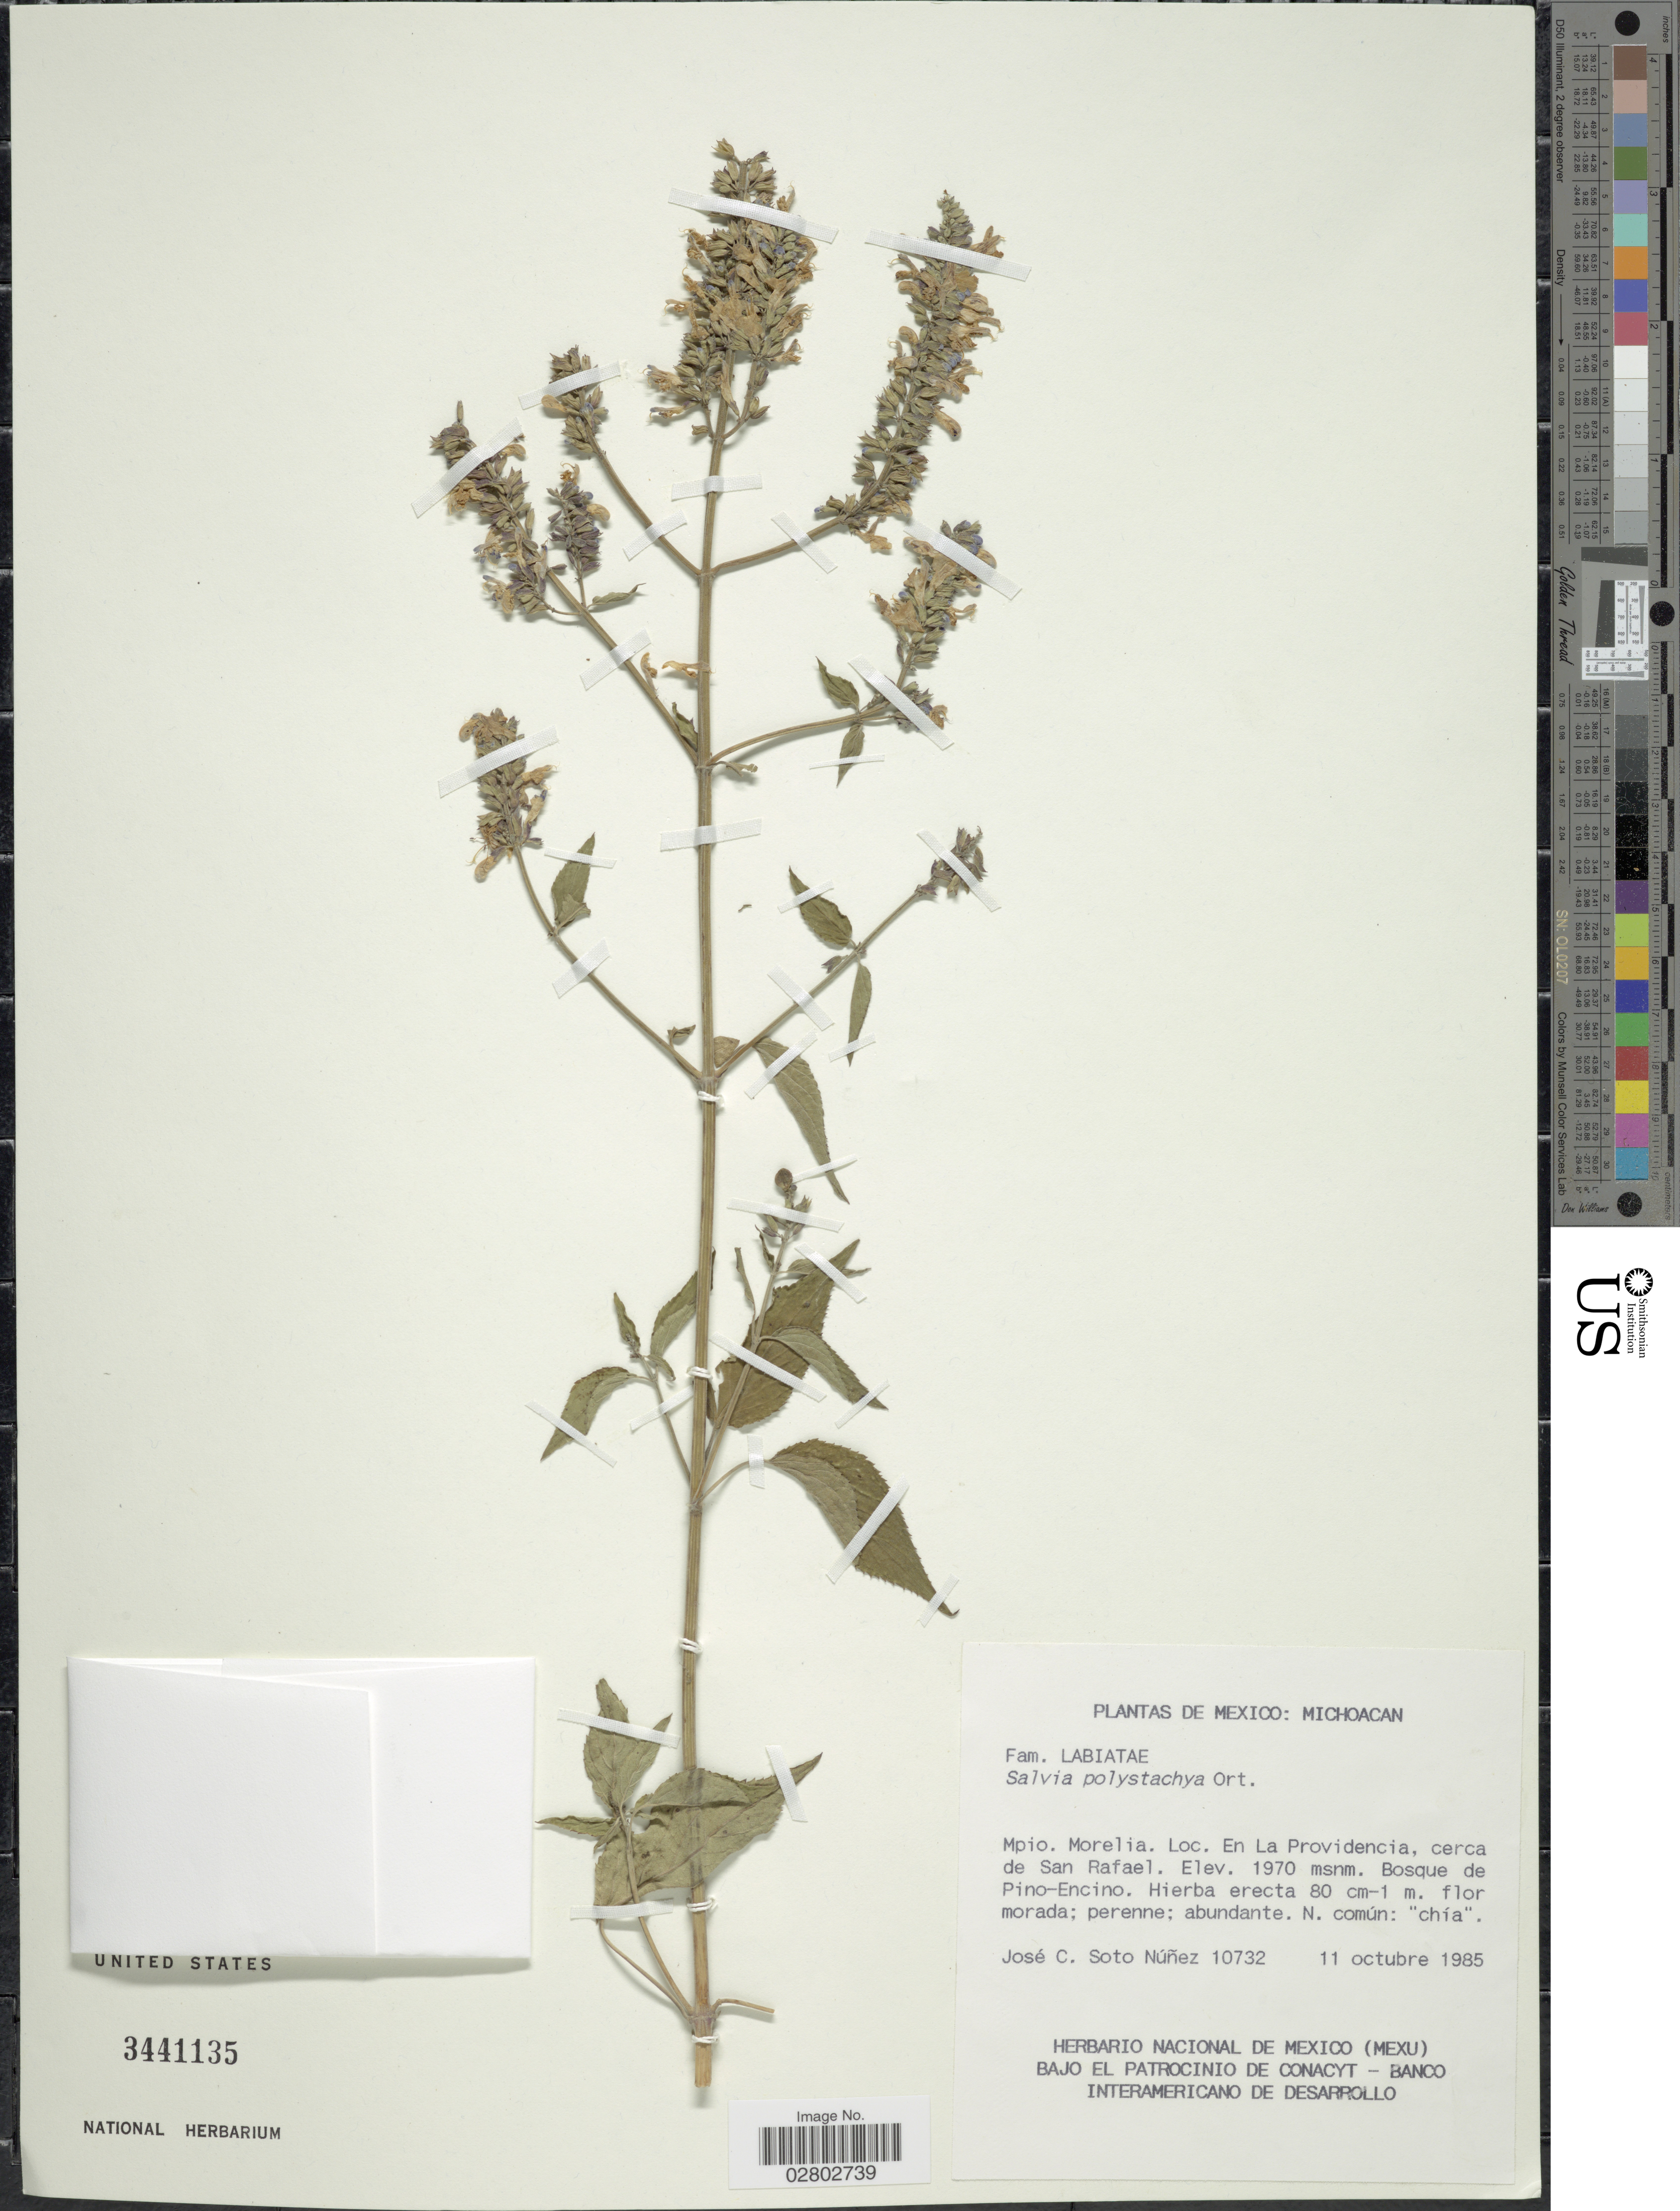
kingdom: Plantae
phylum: Tracheophyta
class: Magnoliopsida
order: Lamiales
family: Lamiaceae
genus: Salvia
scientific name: Salvia polystachya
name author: Cav.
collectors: J. Soto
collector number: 10732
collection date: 1985-10-11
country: Mexico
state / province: Michoacán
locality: Michoacan, Mpio. Morelia: En La Providencia, cerca de San Rafael.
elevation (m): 1970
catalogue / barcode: US 3441135